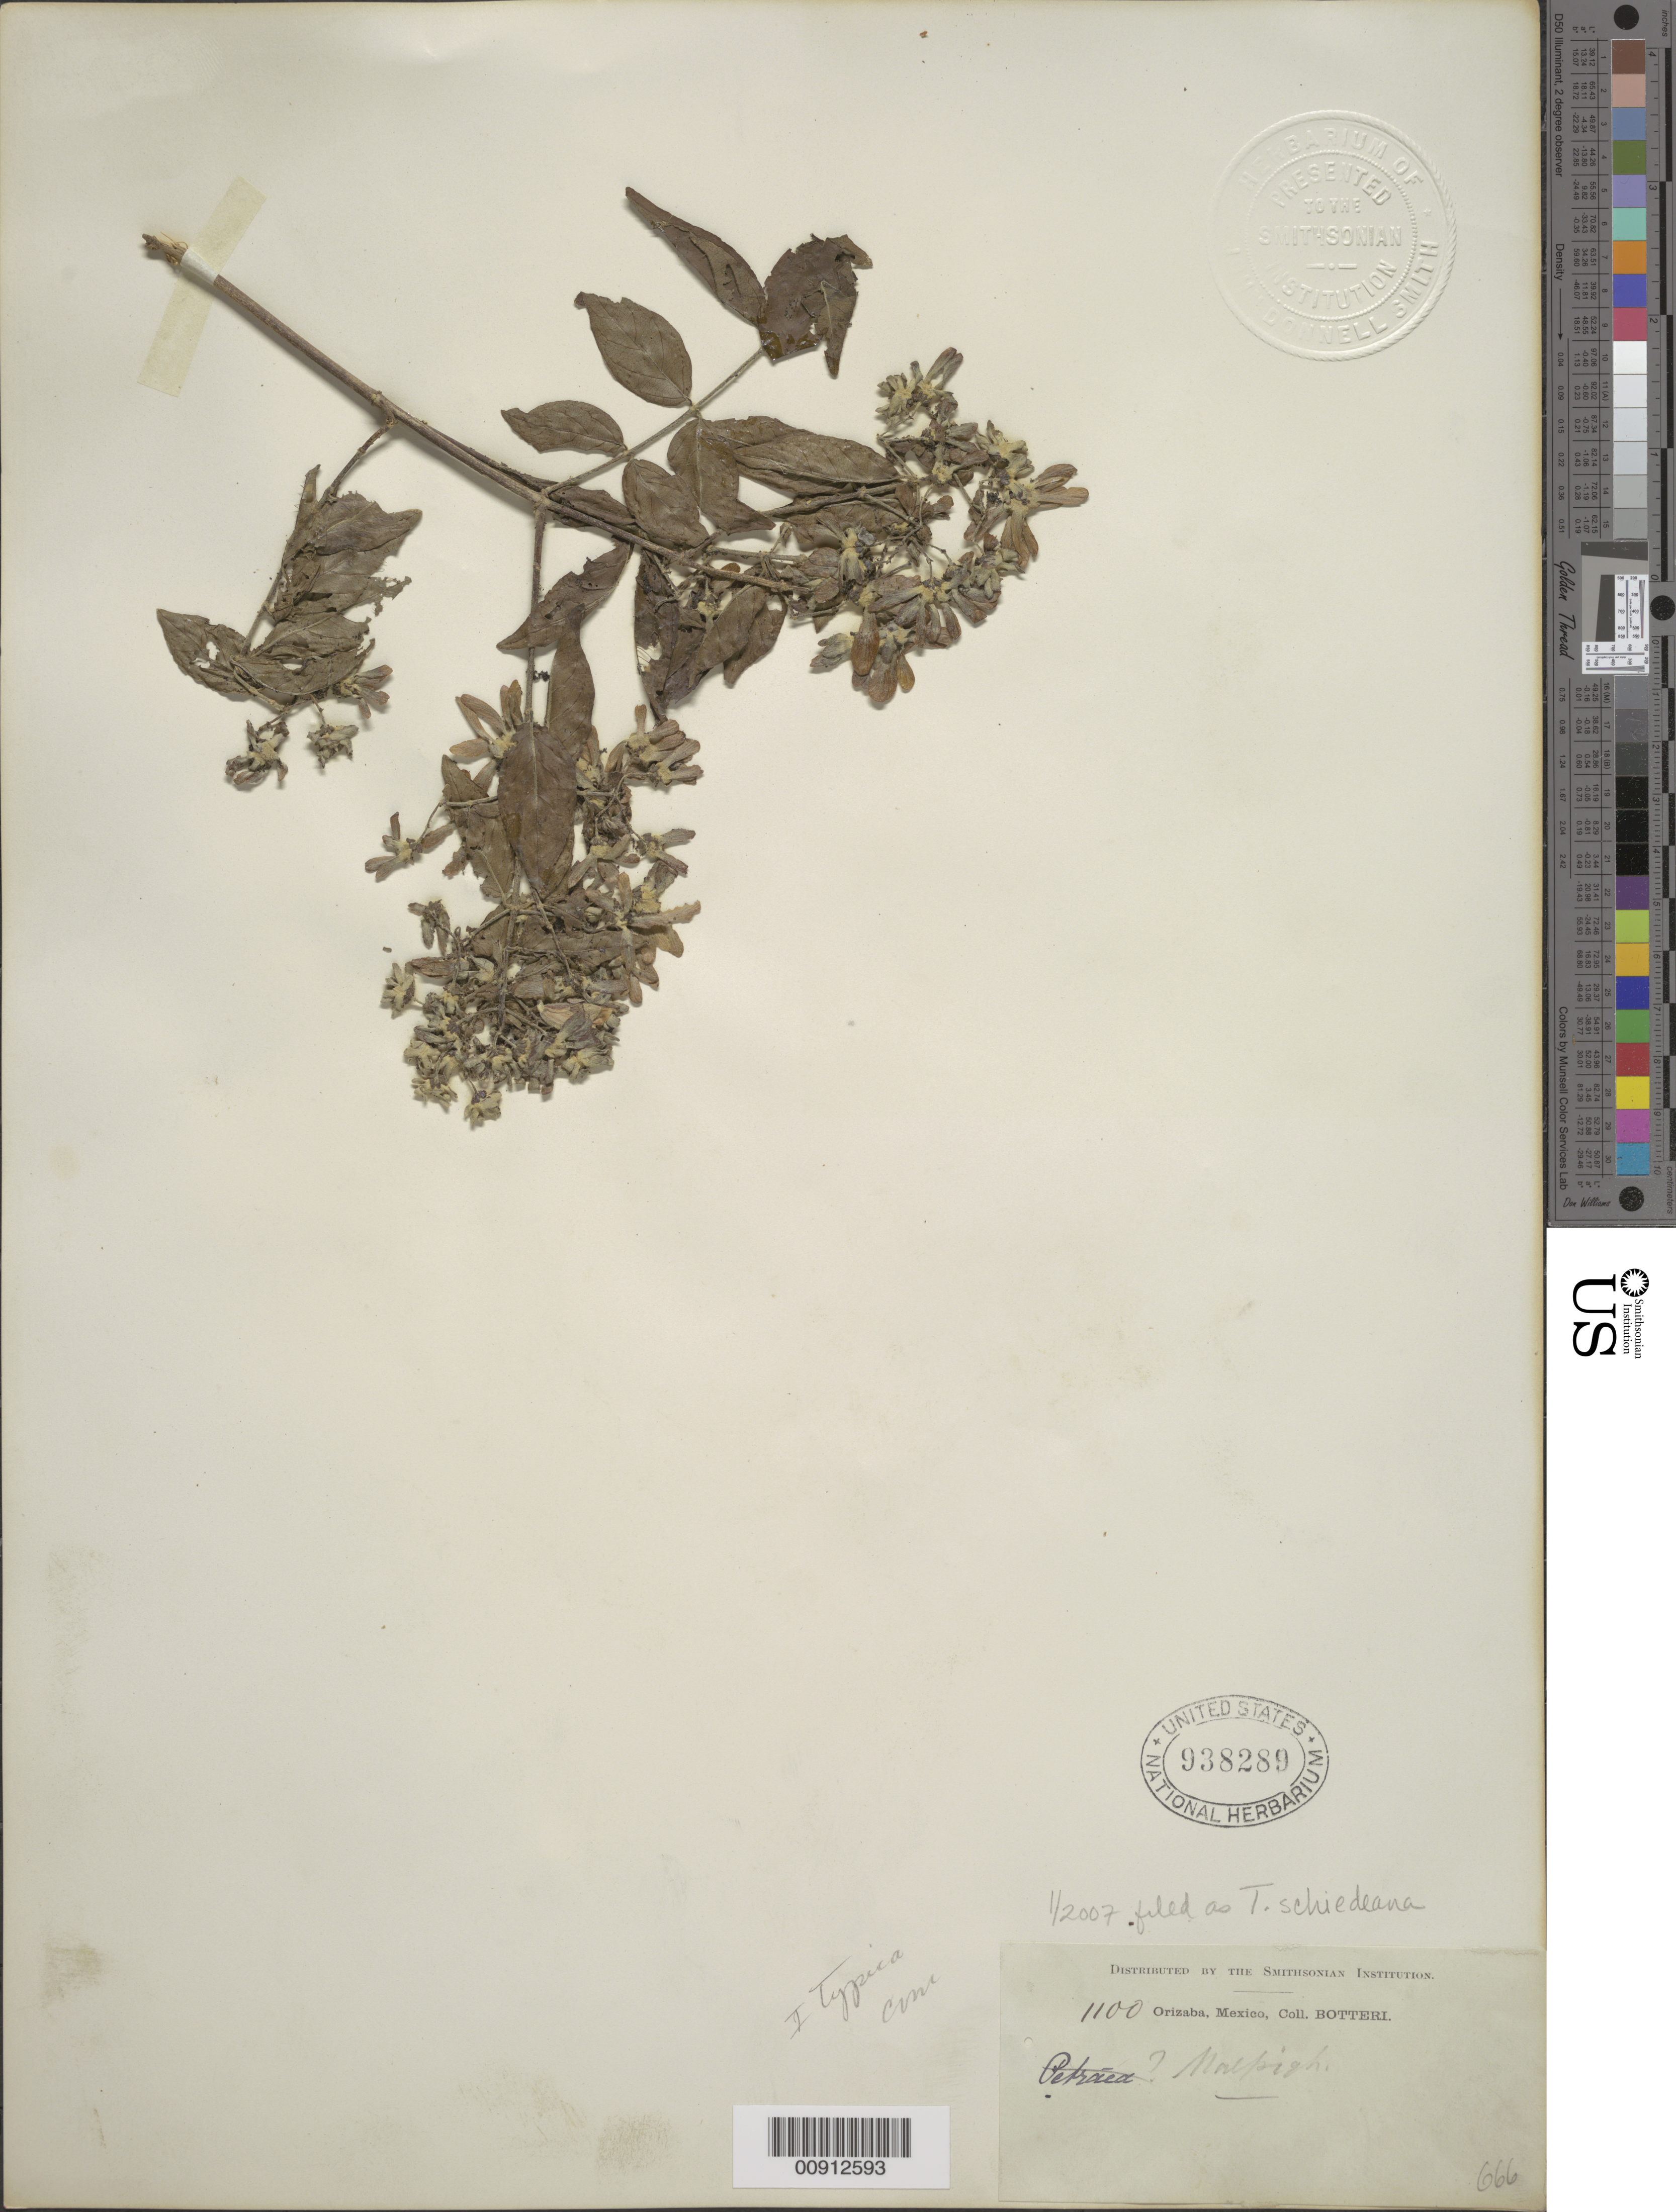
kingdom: Plantae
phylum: Tracheophyta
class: Magnoliopsida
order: Malpighiales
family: Malpighiaceae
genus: Tetrapterys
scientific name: Tetrapterys schiedeana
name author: Schltdl. & Cham.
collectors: M. Botteri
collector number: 1100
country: Mexico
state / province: Veracruz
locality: Orizaba.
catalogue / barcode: US 938289